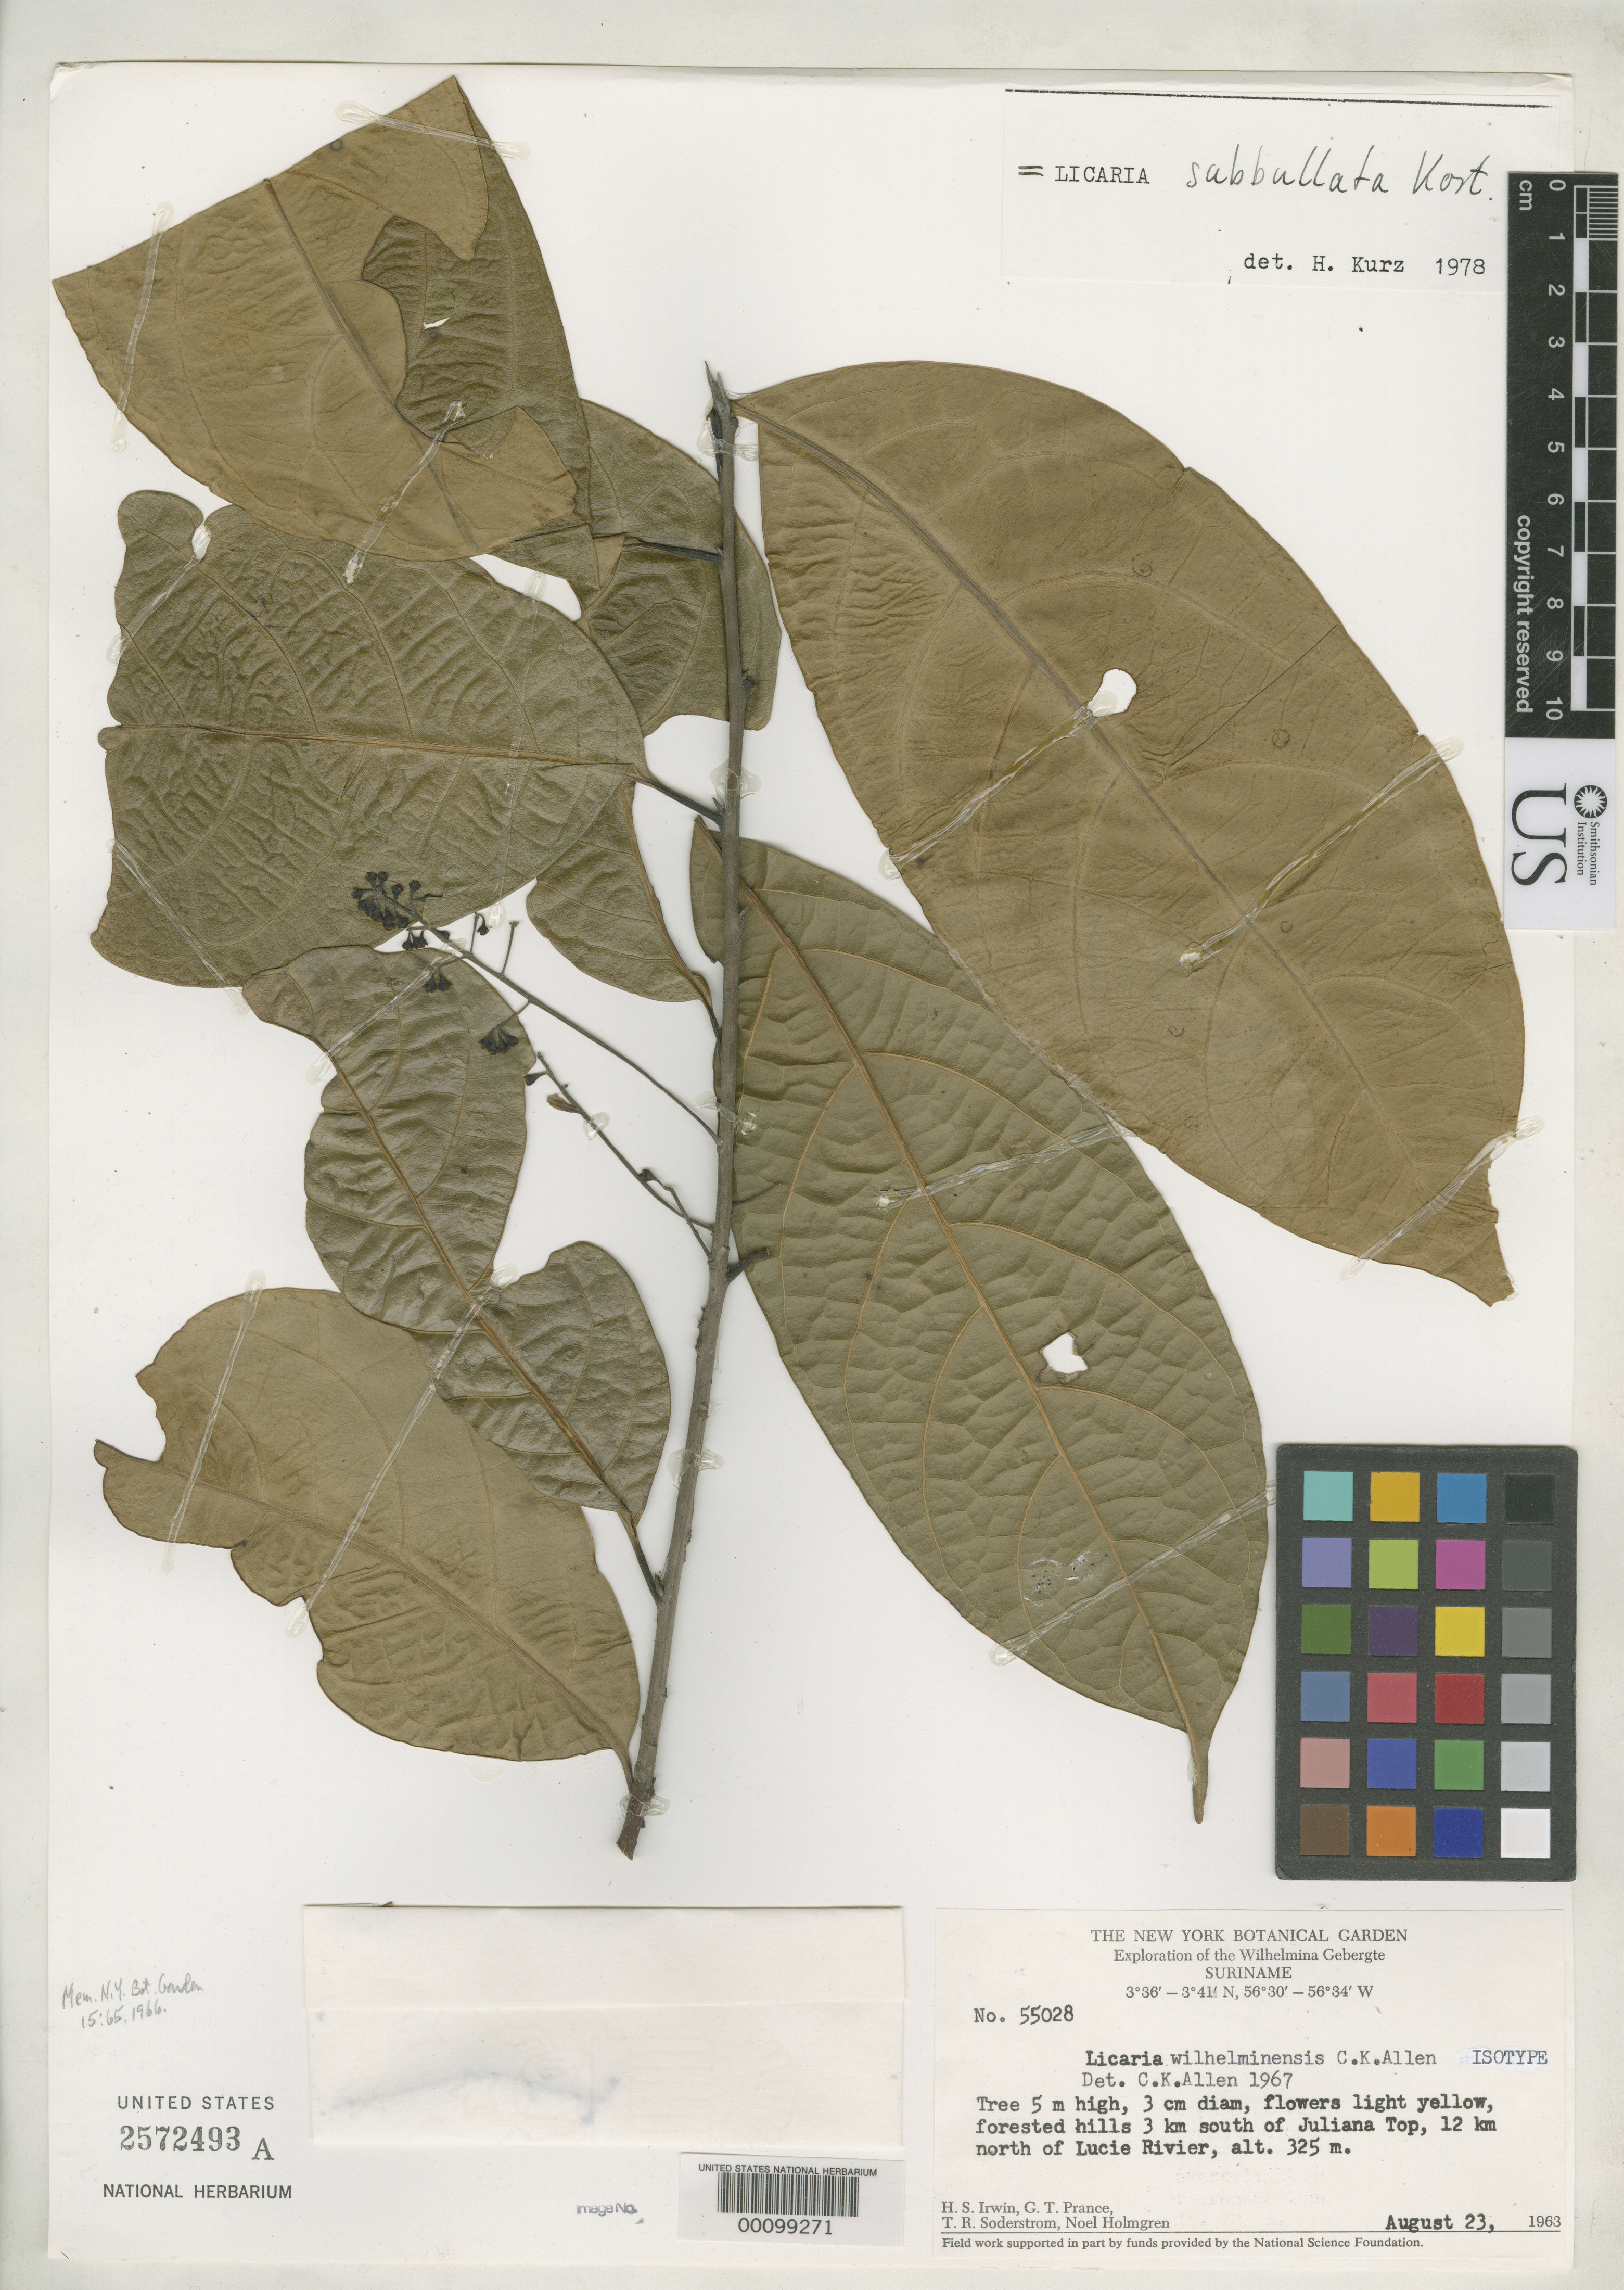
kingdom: Plantae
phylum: Tracheophyta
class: Magnoliopsida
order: Laurales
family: Lauraceae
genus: Licaria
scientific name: Licaria wilhelminensis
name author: C.K. Allen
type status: Isotype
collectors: H. Irwin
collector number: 55028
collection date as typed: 23 Aug 1963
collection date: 1963-08-23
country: Suriname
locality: Wilhelmina Gebergte, near Juliana Top, north of Lucie Rivier.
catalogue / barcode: US 2572493A